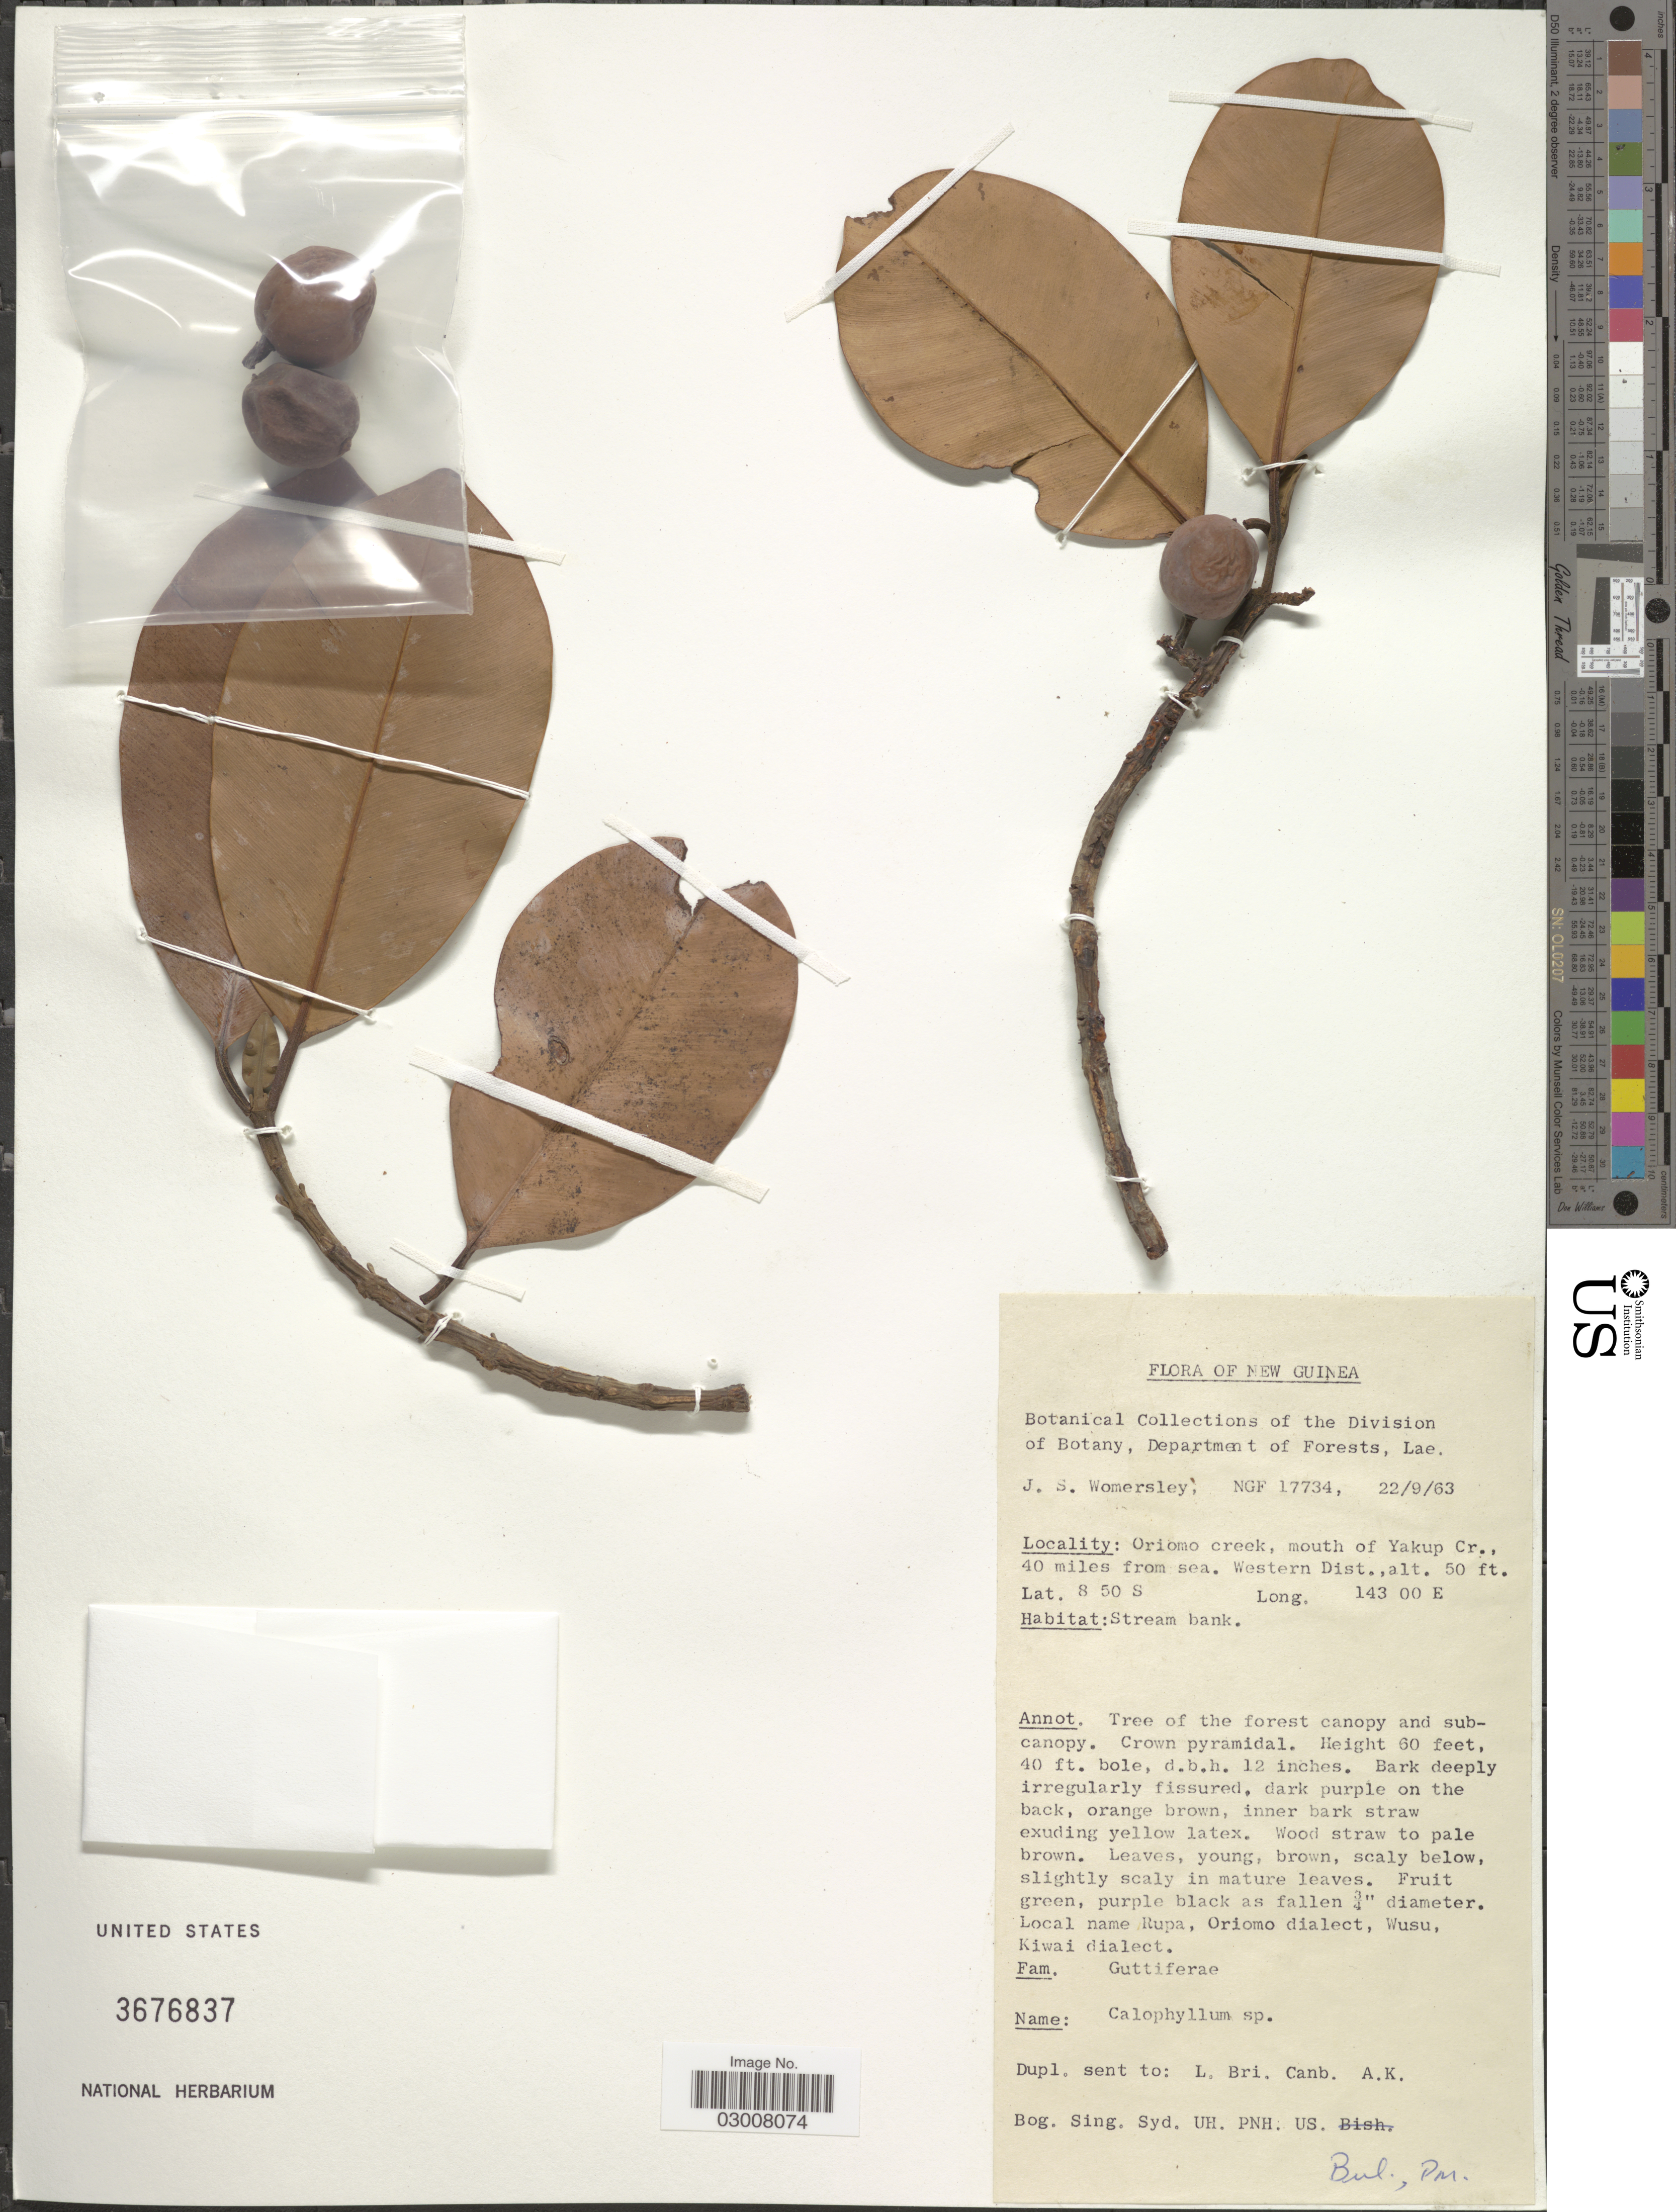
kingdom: Plantae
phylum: Tracheophyta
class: Magnoliopsida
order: Malpighiales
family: Calophyllaceae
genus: Calophyllum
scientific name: Calophyllum sp.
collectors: J. S. Womersley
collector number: NGF17734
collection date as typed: Transcribed d/m/y: 22/9/63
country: Papua New Guinea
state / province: Manus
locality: New Guinea, Oriomo creek, mouth of Yakup Cr., 40 miles from sea. Western Dist.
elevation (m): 15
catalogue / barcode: US 3676837